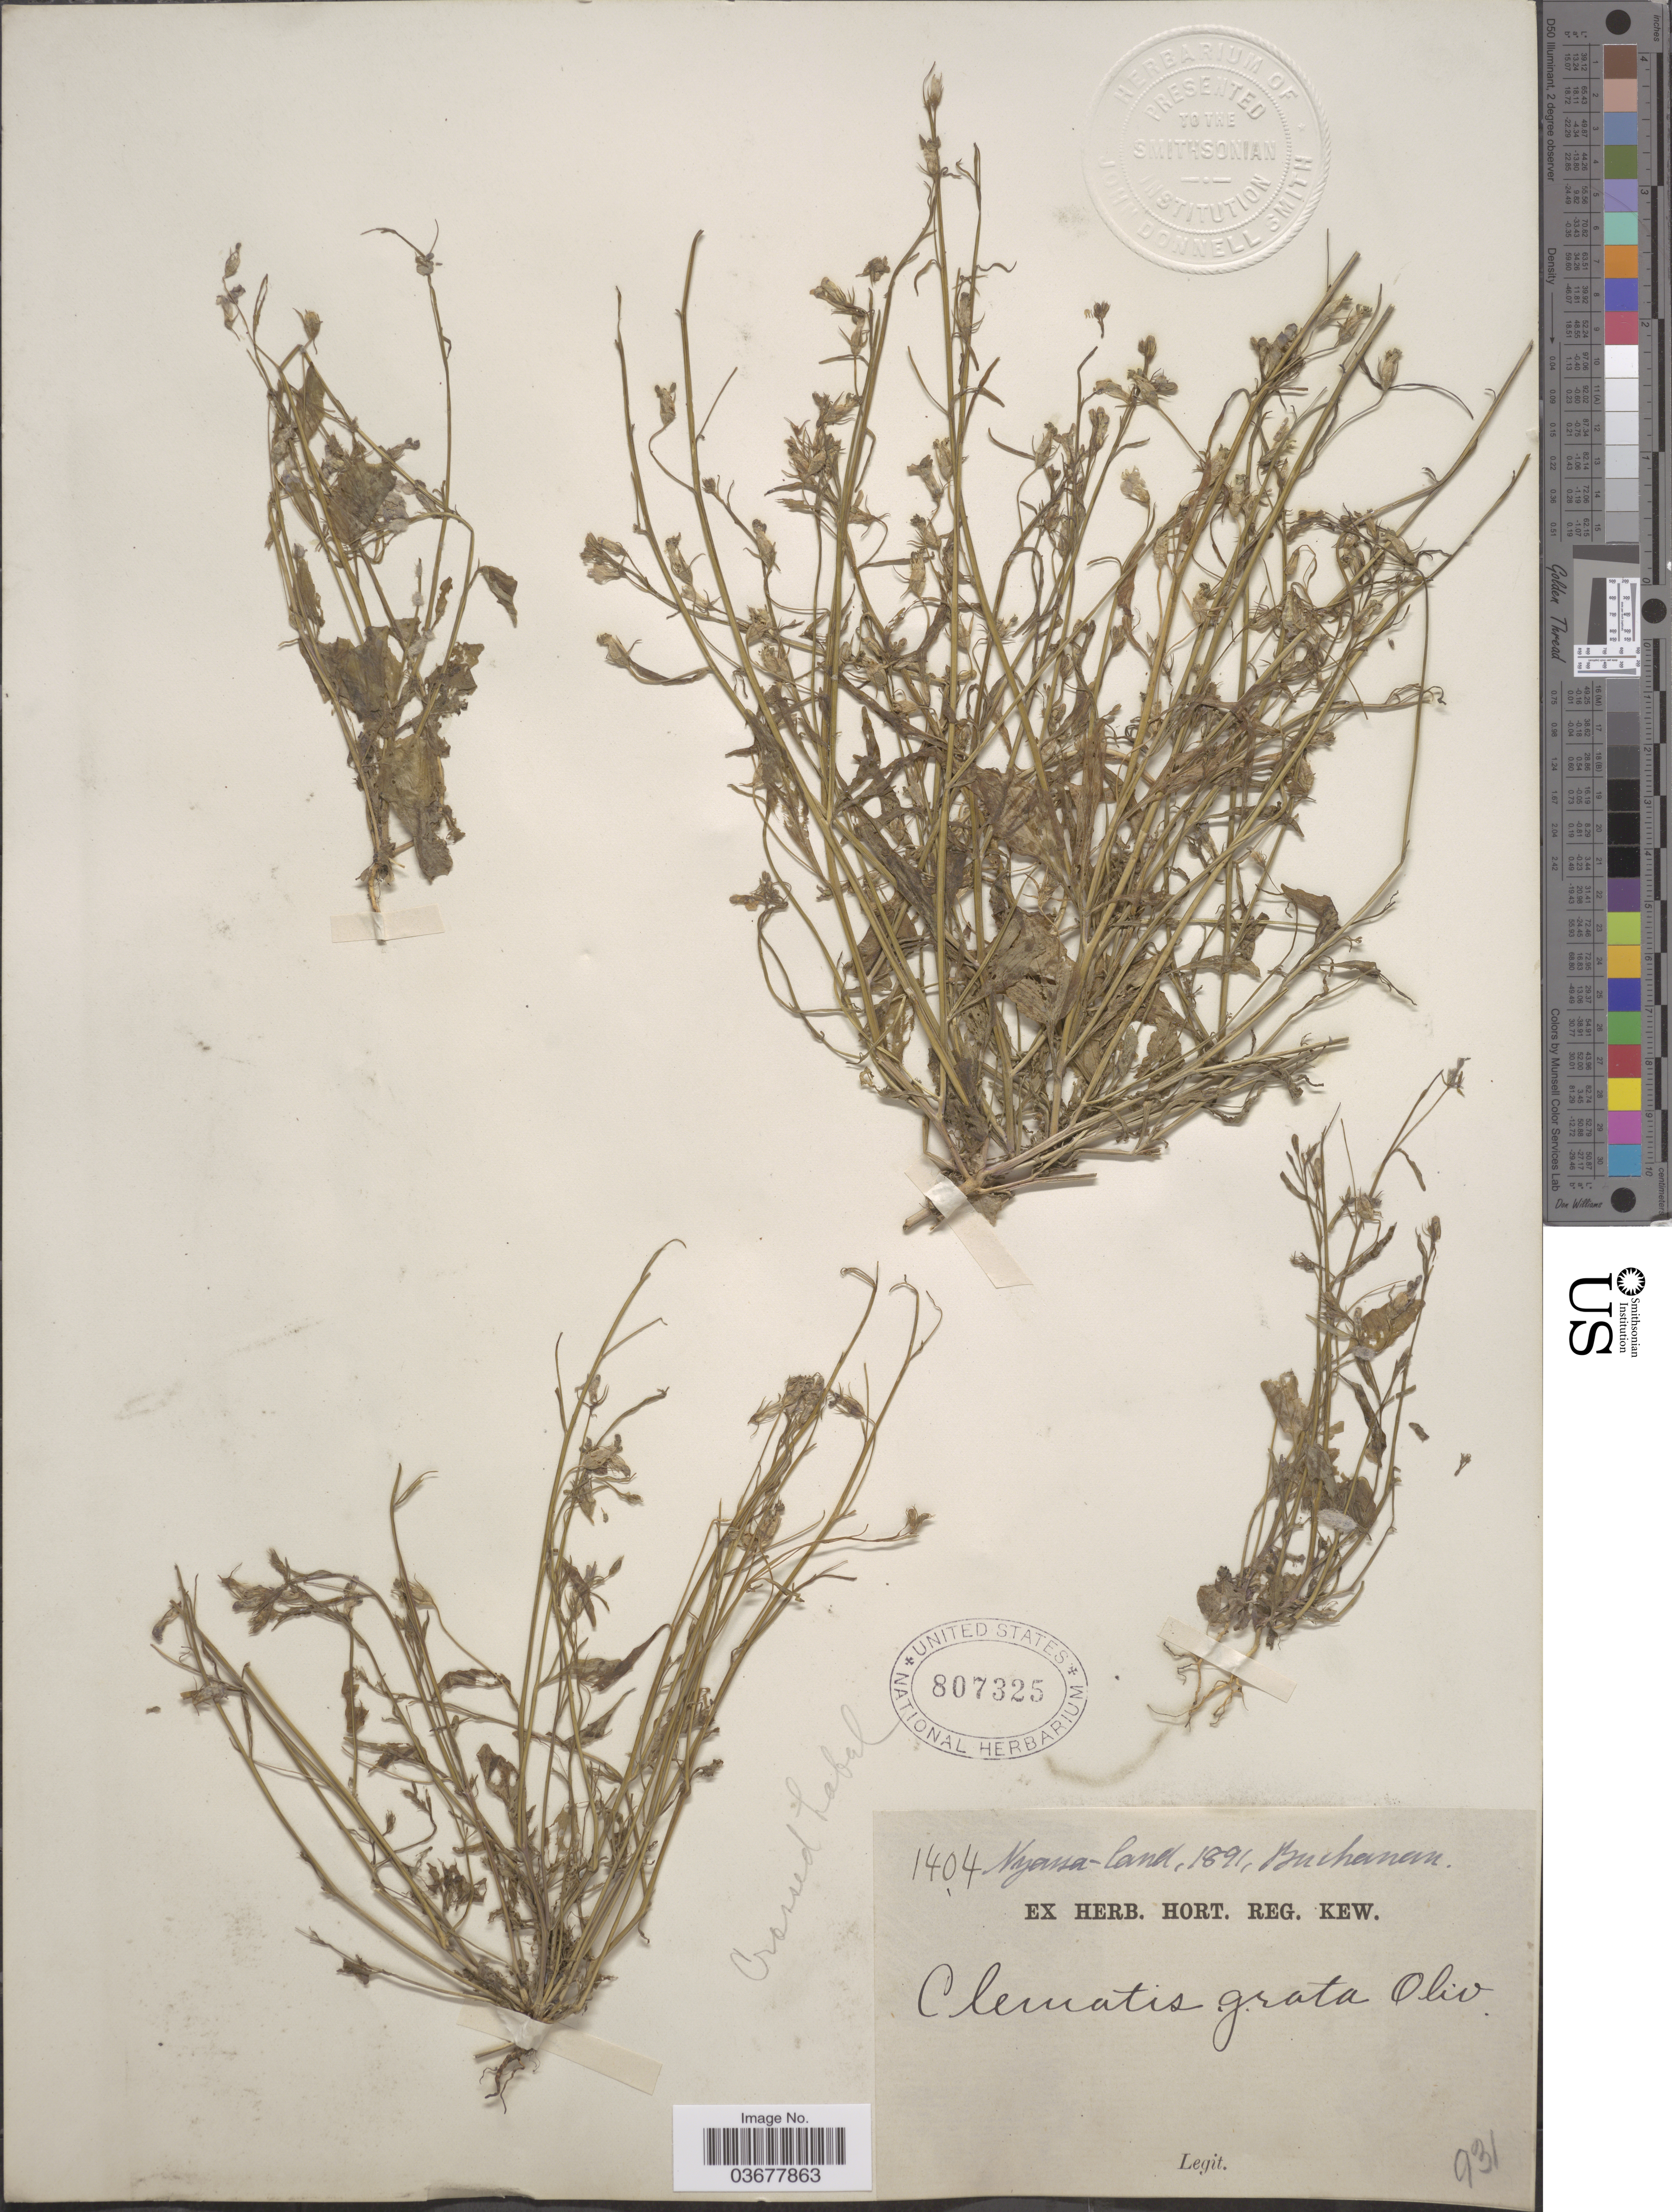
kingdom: Plantae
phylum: Tracheophyta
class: Magnoliopsida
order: Ranunculales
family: Ranunculaceae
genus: Clematis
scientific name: Clematis grata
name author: Wall.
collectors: -. Buchanan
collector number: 1404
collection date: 1891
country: Malawi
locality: Nyassa-land.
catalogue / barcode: US 807325